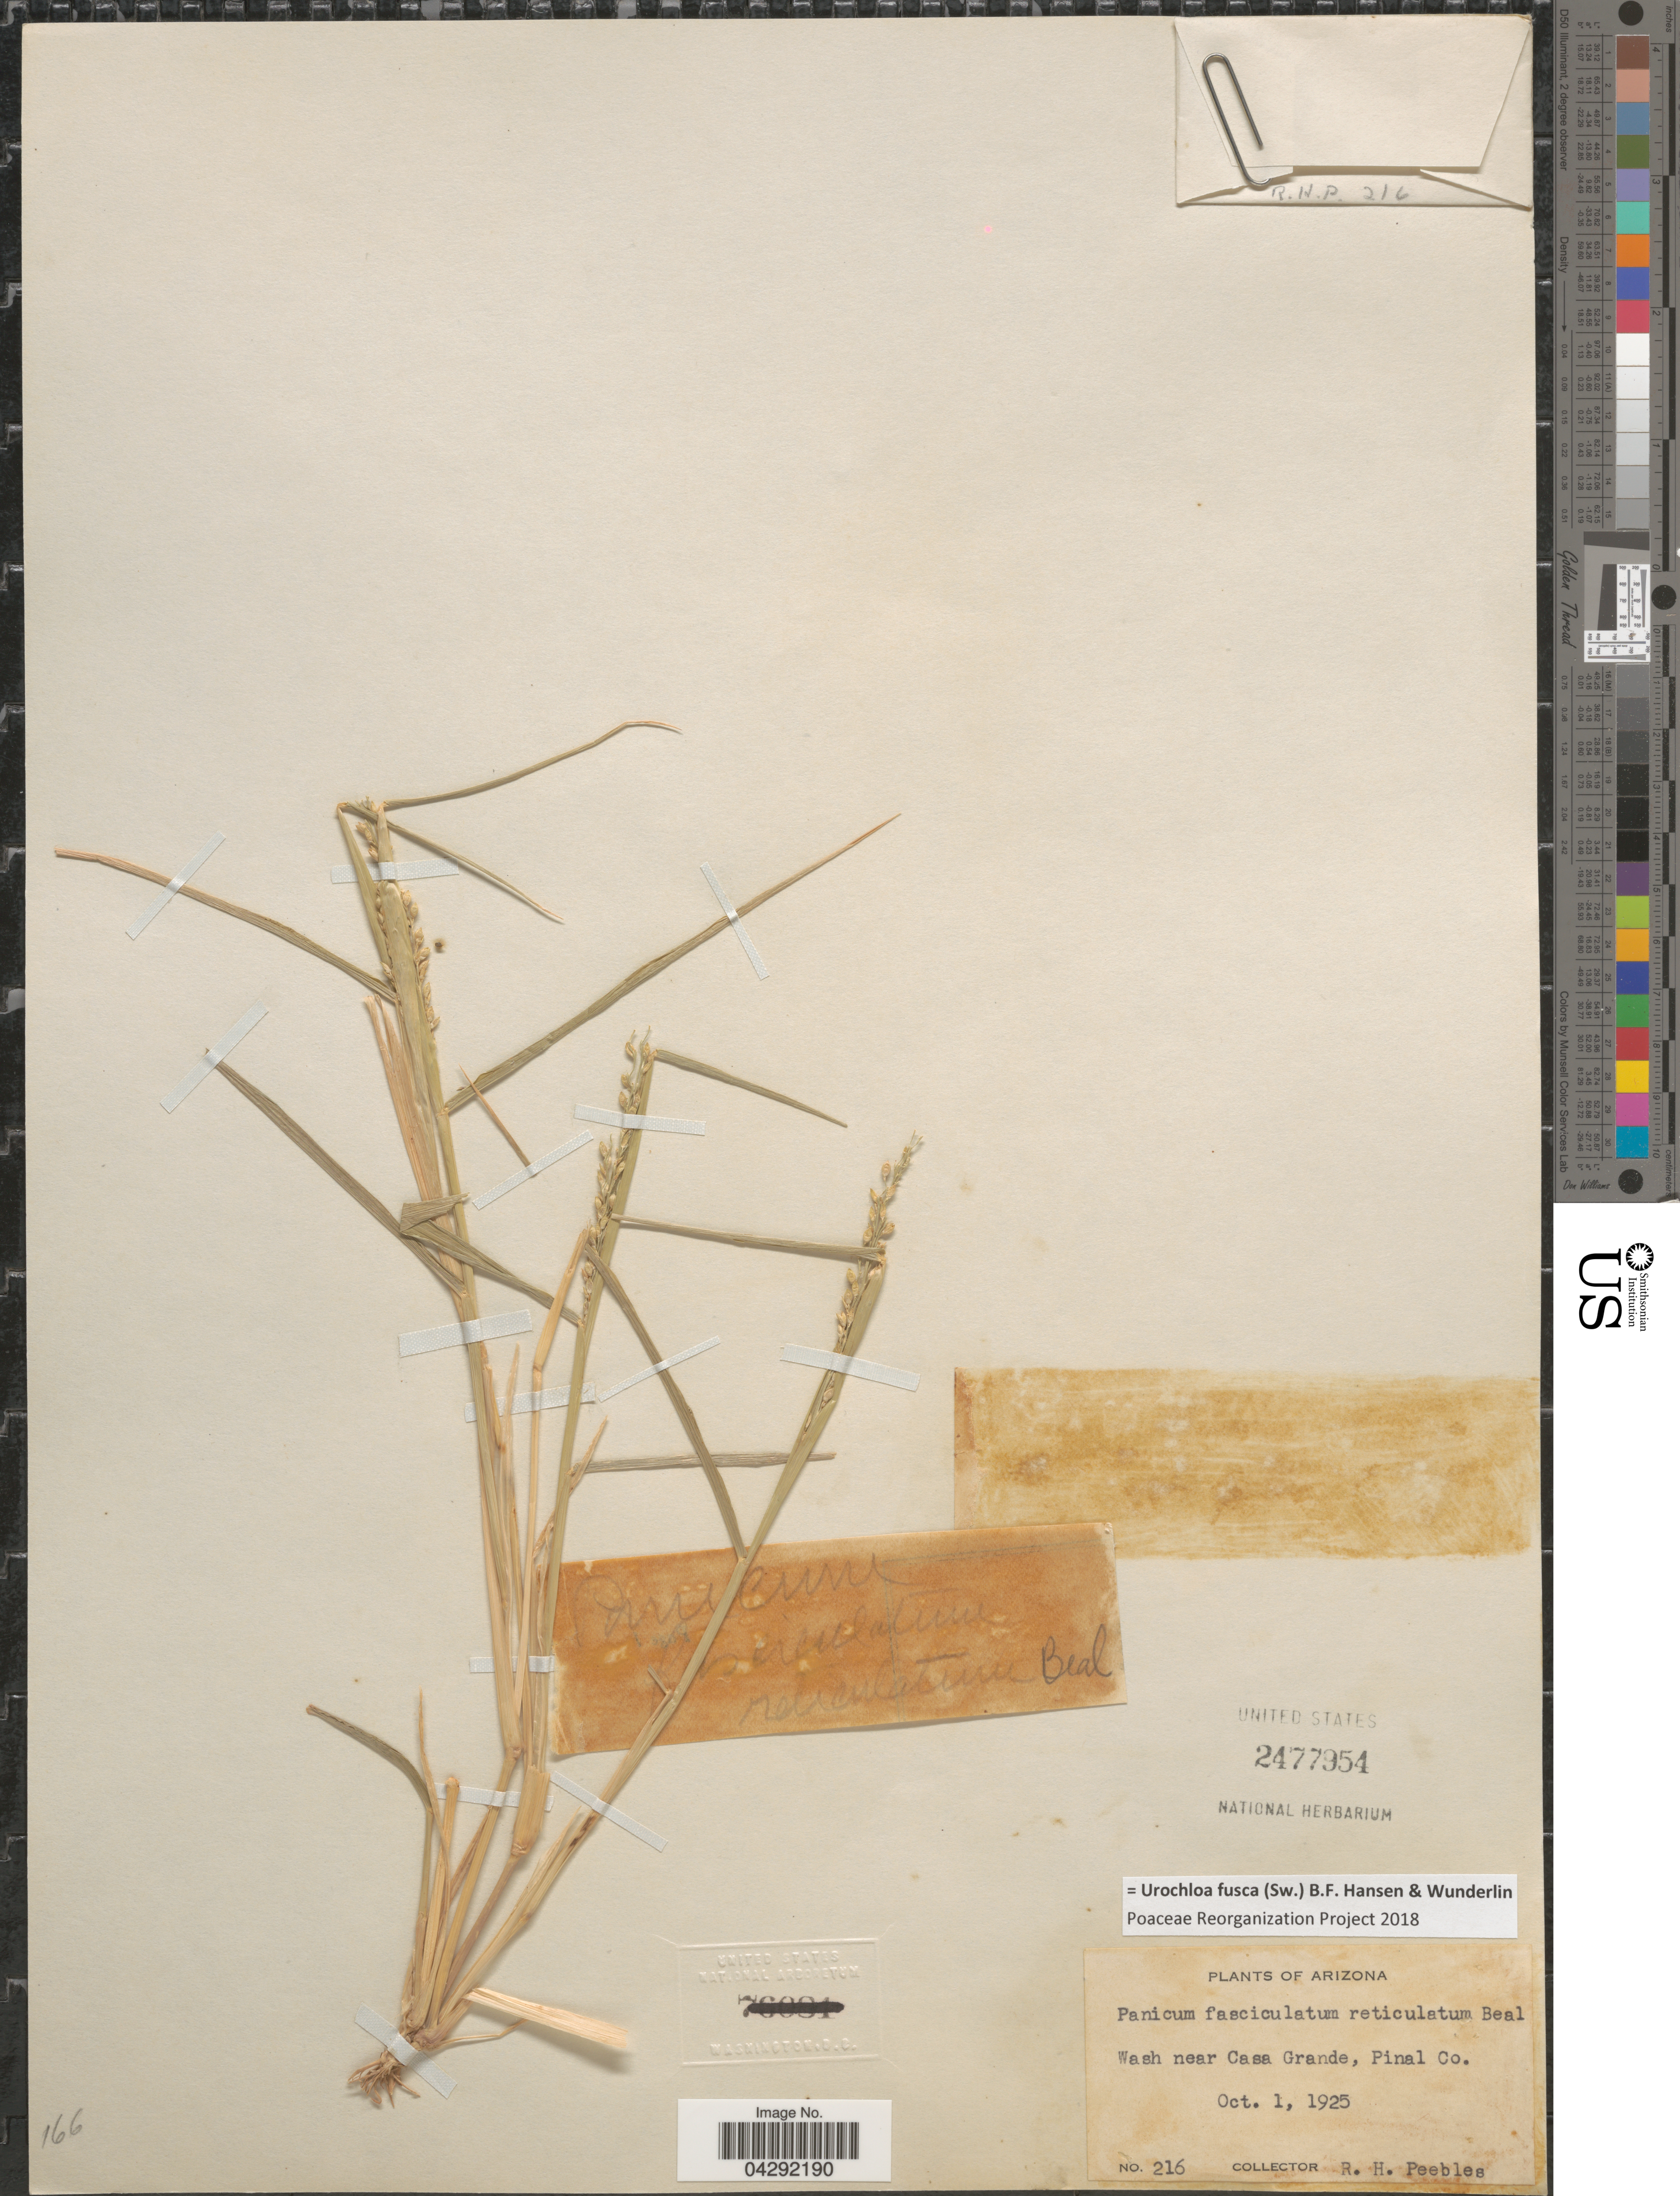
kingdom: Plantae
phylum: Tracheophyta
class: Liliopsida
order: Poales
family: Poaceae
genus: Urochloa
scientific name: Urochloa fusca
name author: (Sw.) B.F. Hansen & Wunderlin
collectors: R. H. Peebles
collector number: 216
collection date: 1925-10-01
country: United States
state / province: Arizona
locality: Wash near Casa Grande, Pinal Co.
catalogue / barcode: US 2477954